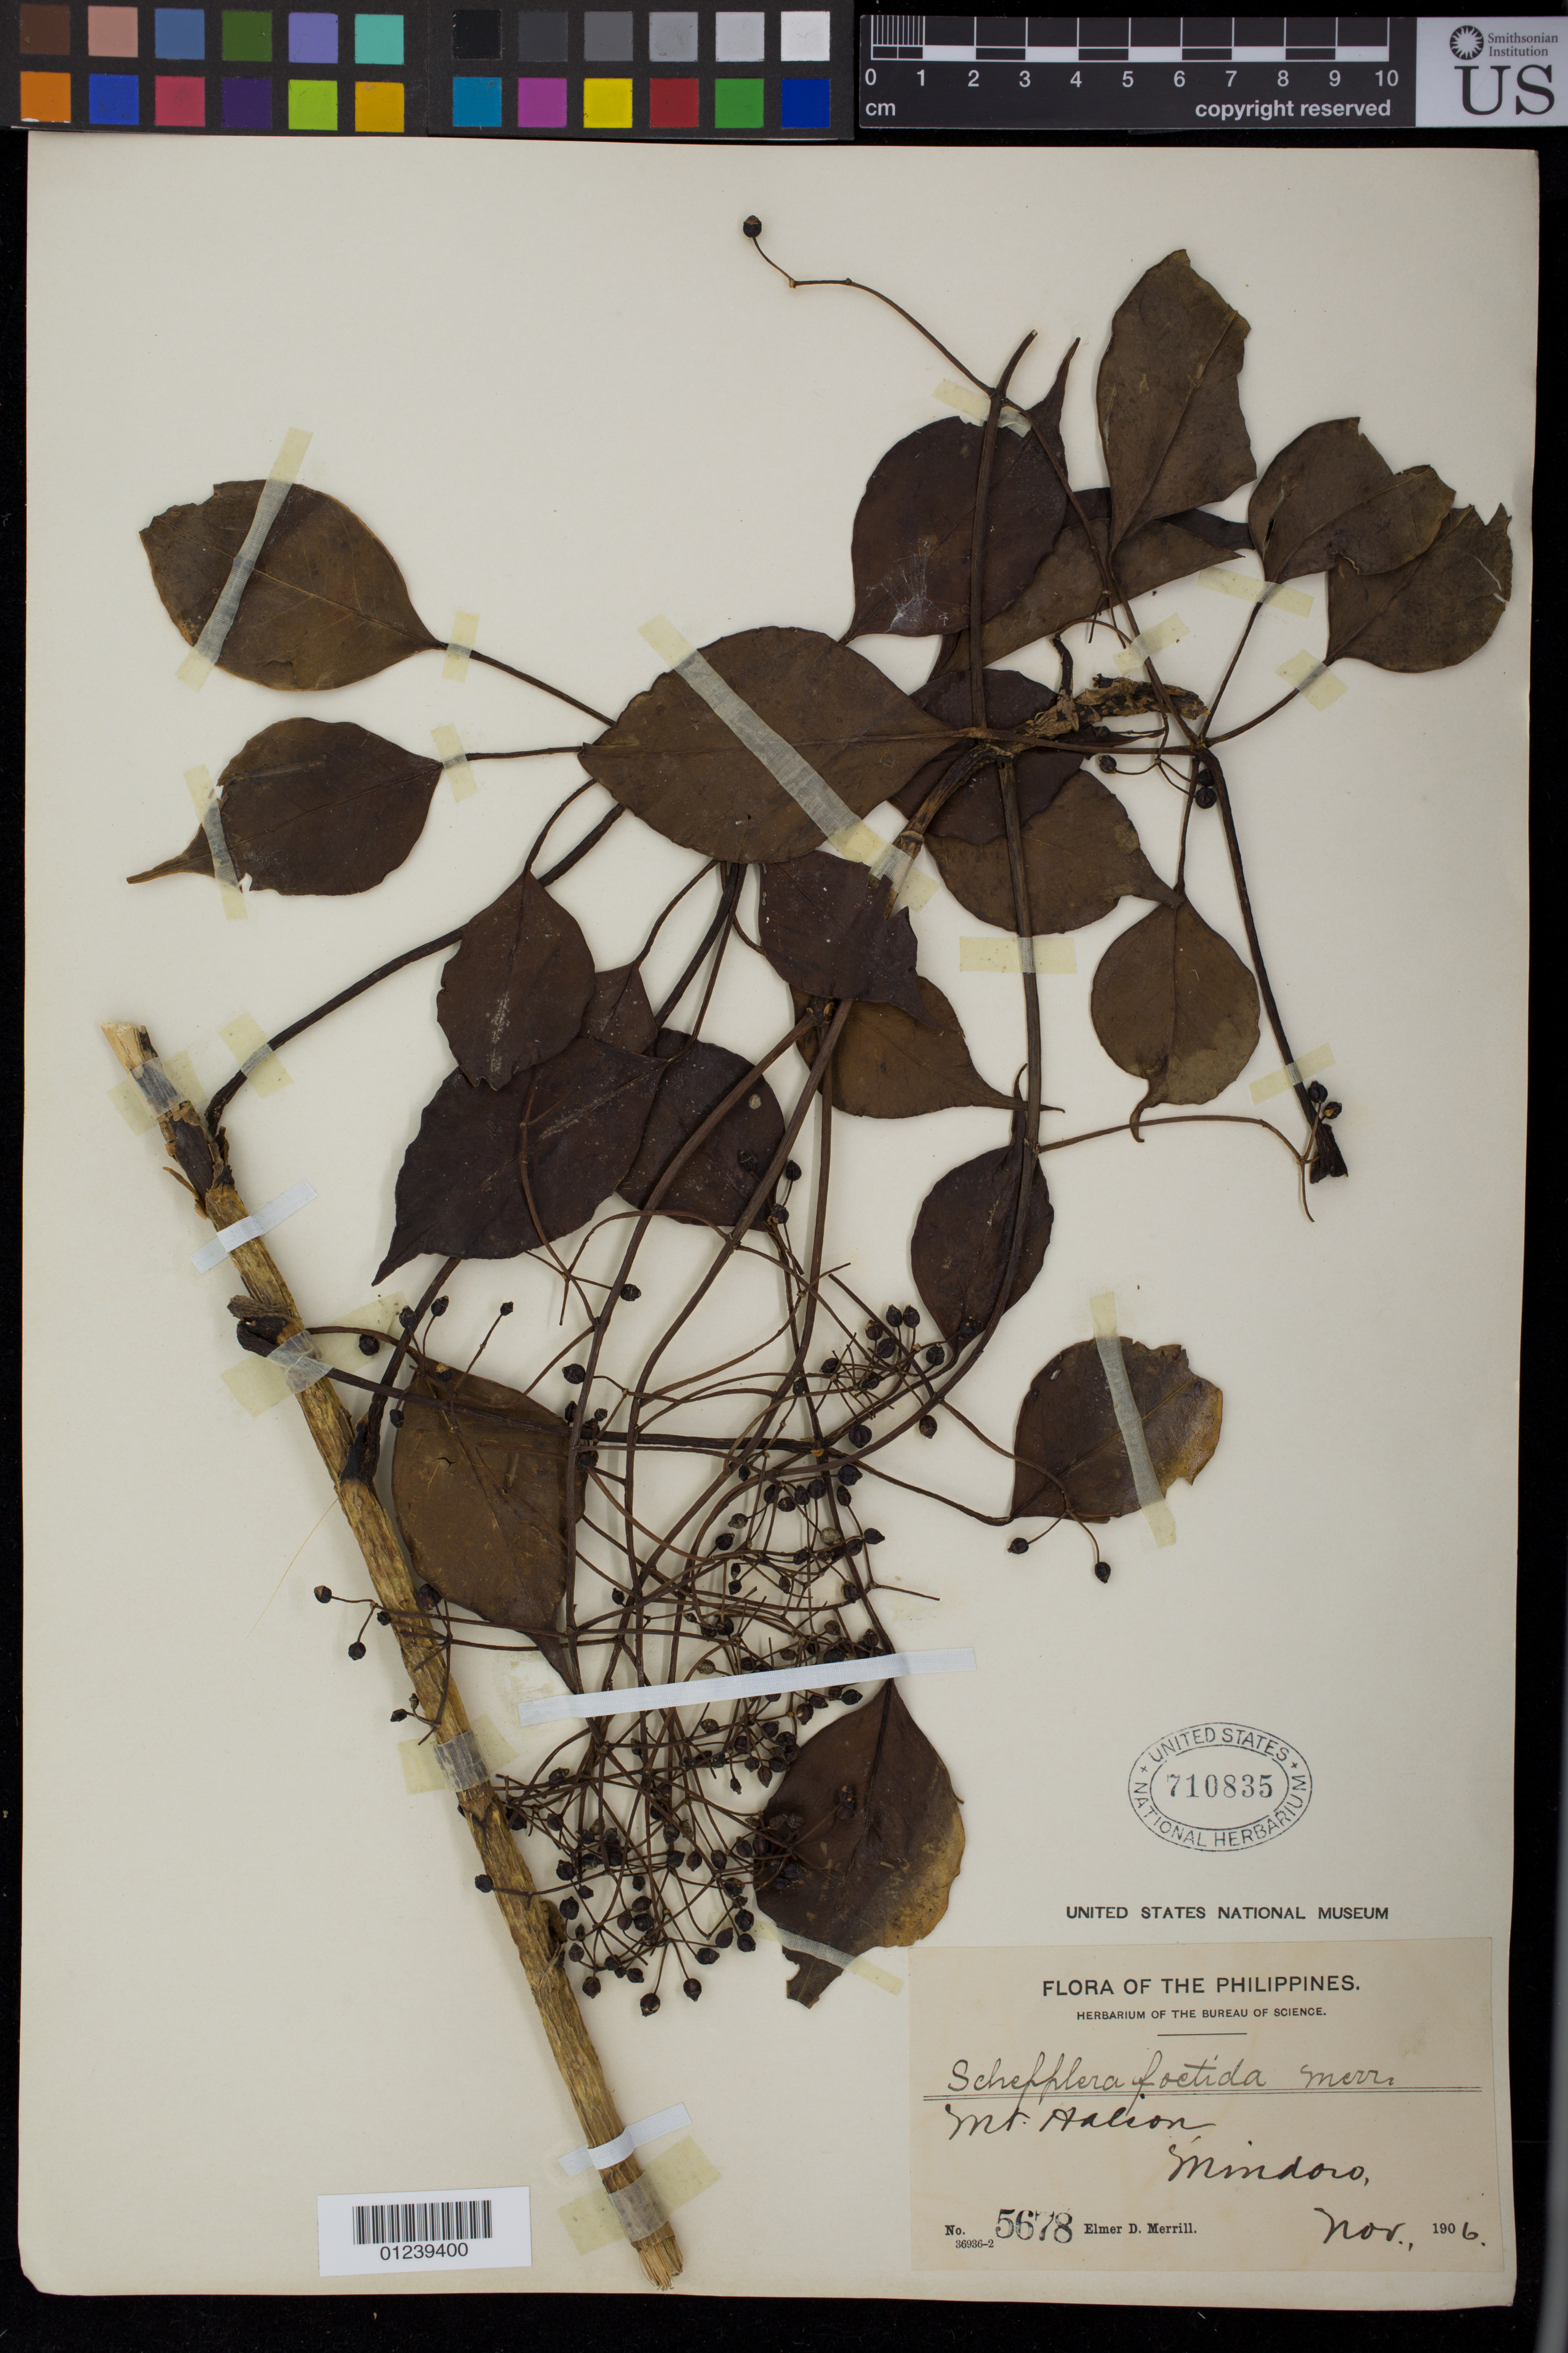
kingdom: Plantae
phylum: Tracheophyta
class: Magnoliopsida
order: Apiales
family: Araliaceae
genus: Schefflera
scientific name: Schefflera foetida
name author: Merr.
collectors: E. D. Merrill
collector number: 5678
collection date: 1906-11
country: Philippines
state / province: Mimaropa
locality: Mt. Halcon, Mindoro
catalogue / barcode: US 710835